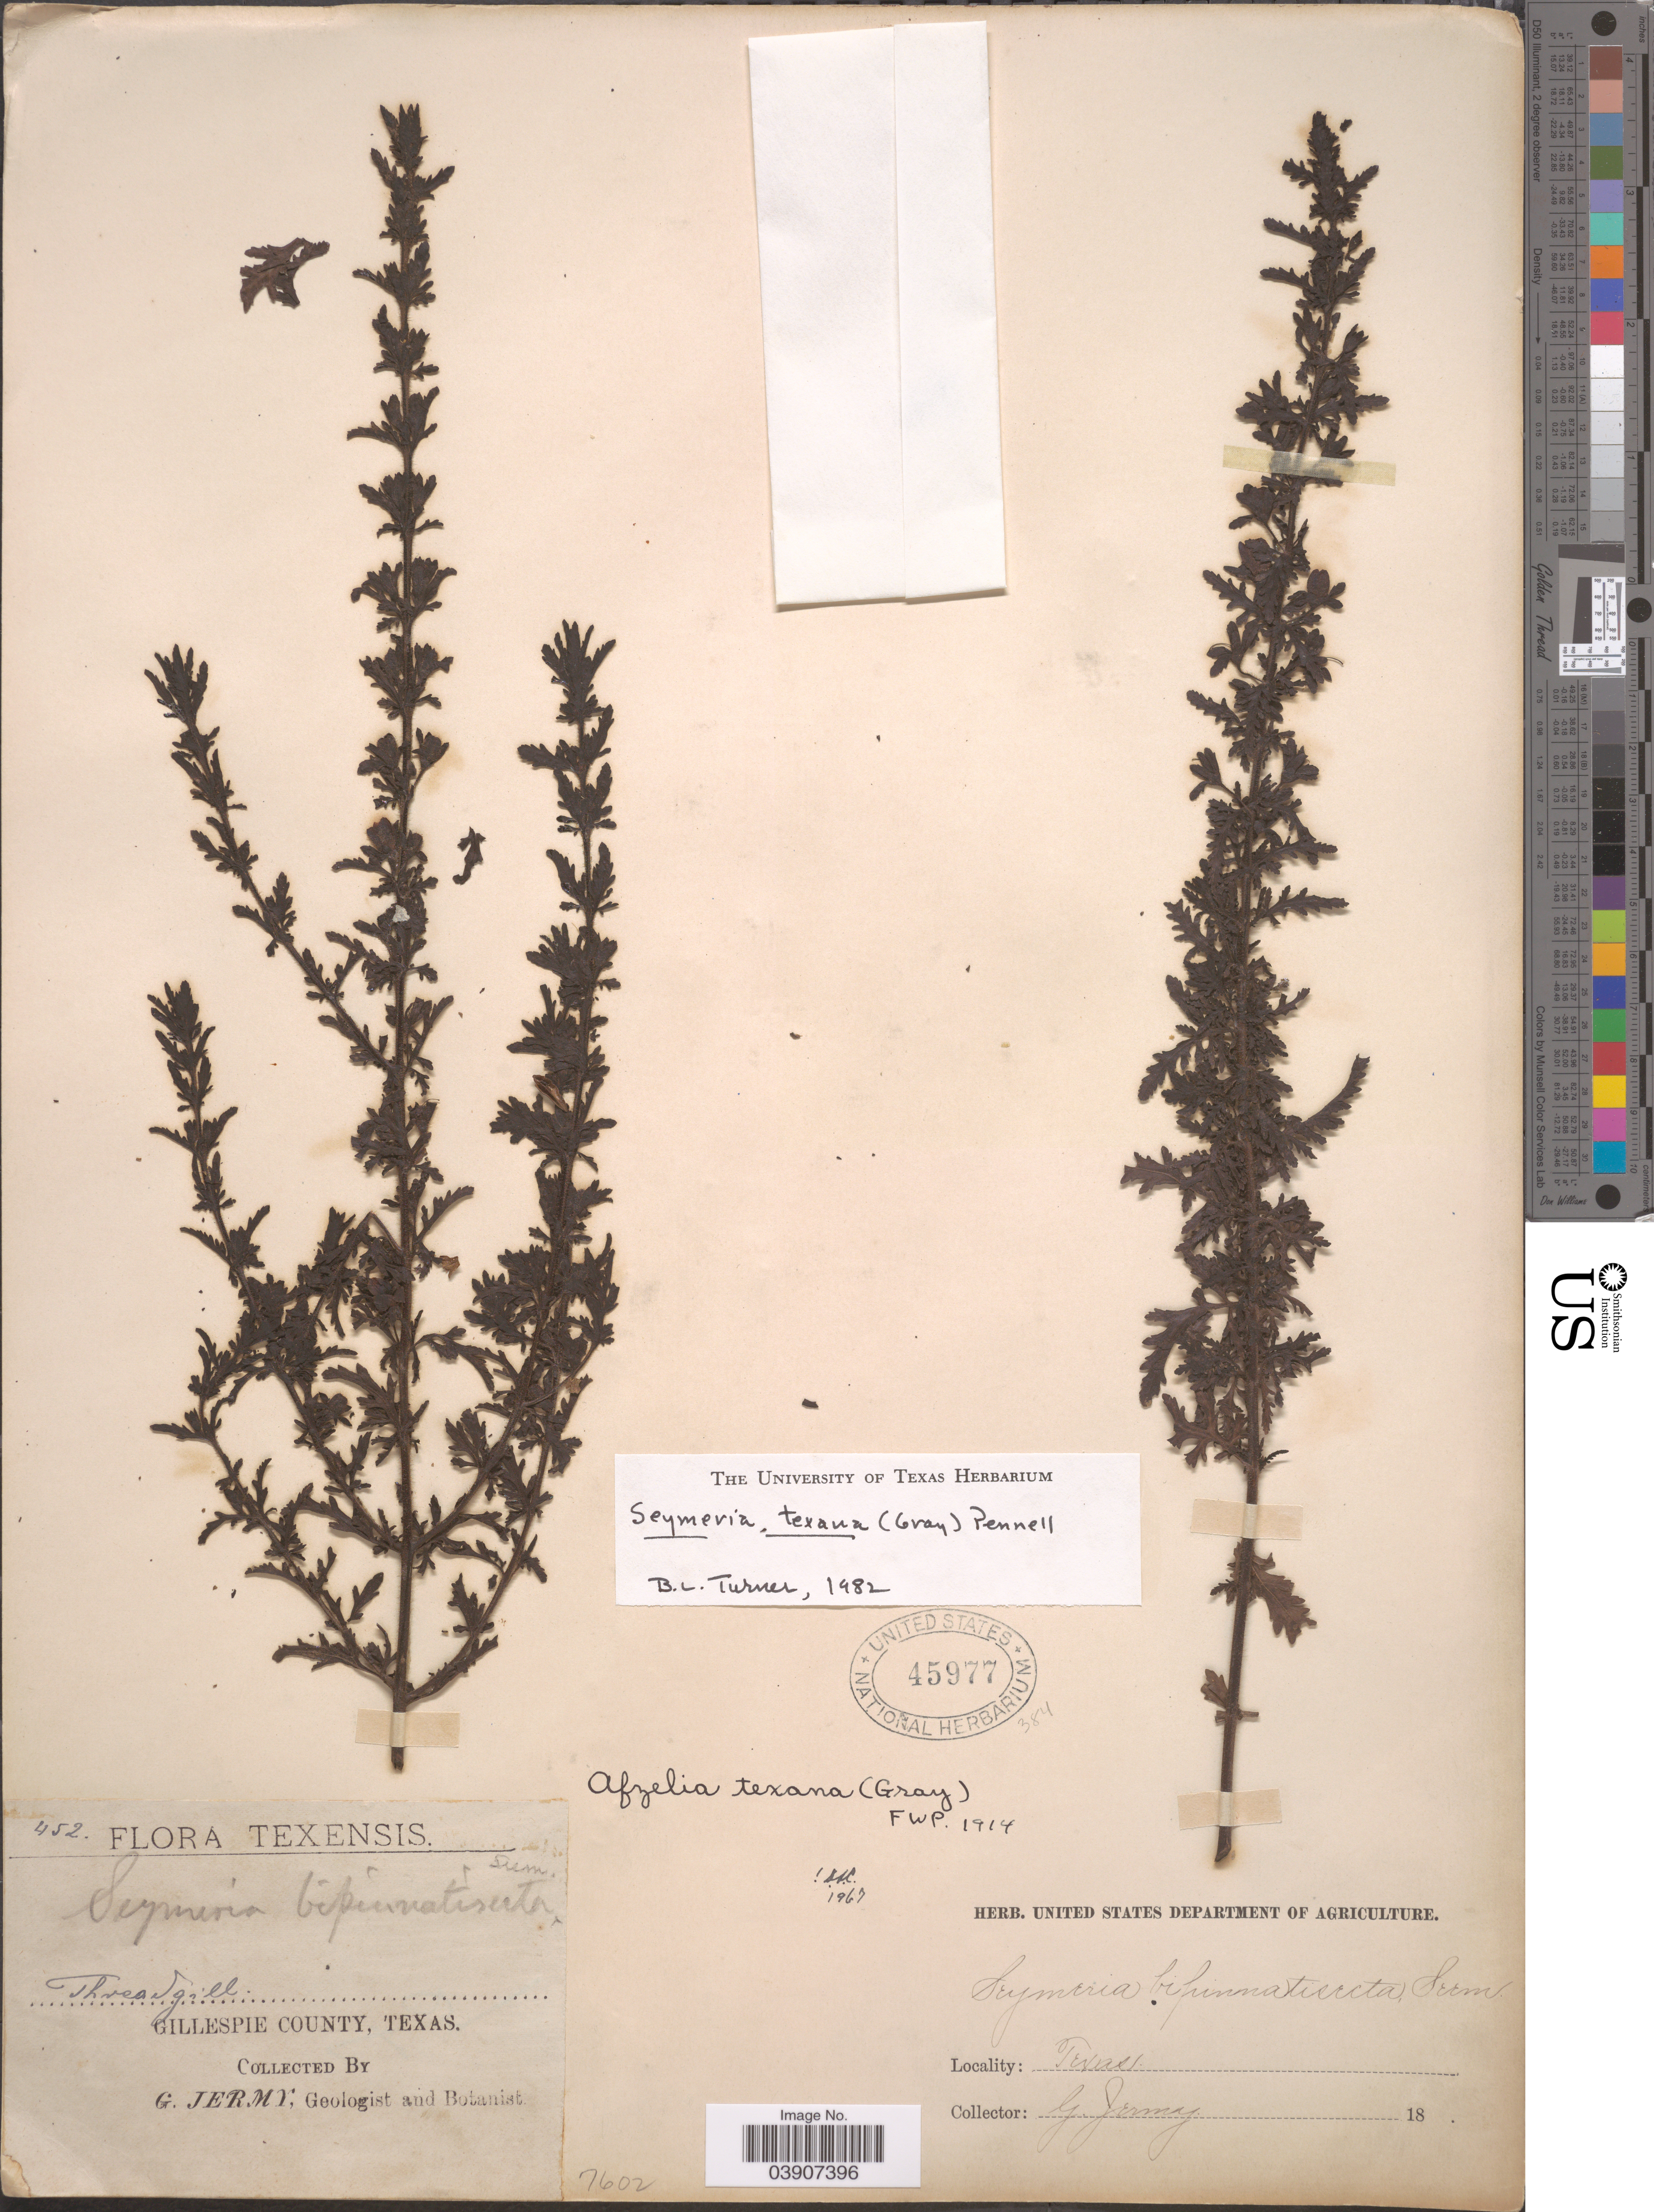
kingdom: Plantae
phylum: Tracheophyta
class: Magnoliopsida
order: Lamiales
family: Orobanchaceae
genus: Seymeria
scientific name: Seymeria texana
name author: (A. Gray) Standl.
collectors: G. Jermy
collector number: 452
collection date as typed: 18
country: United States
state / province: Texas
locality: Gillespie County.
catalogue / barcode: US 45977